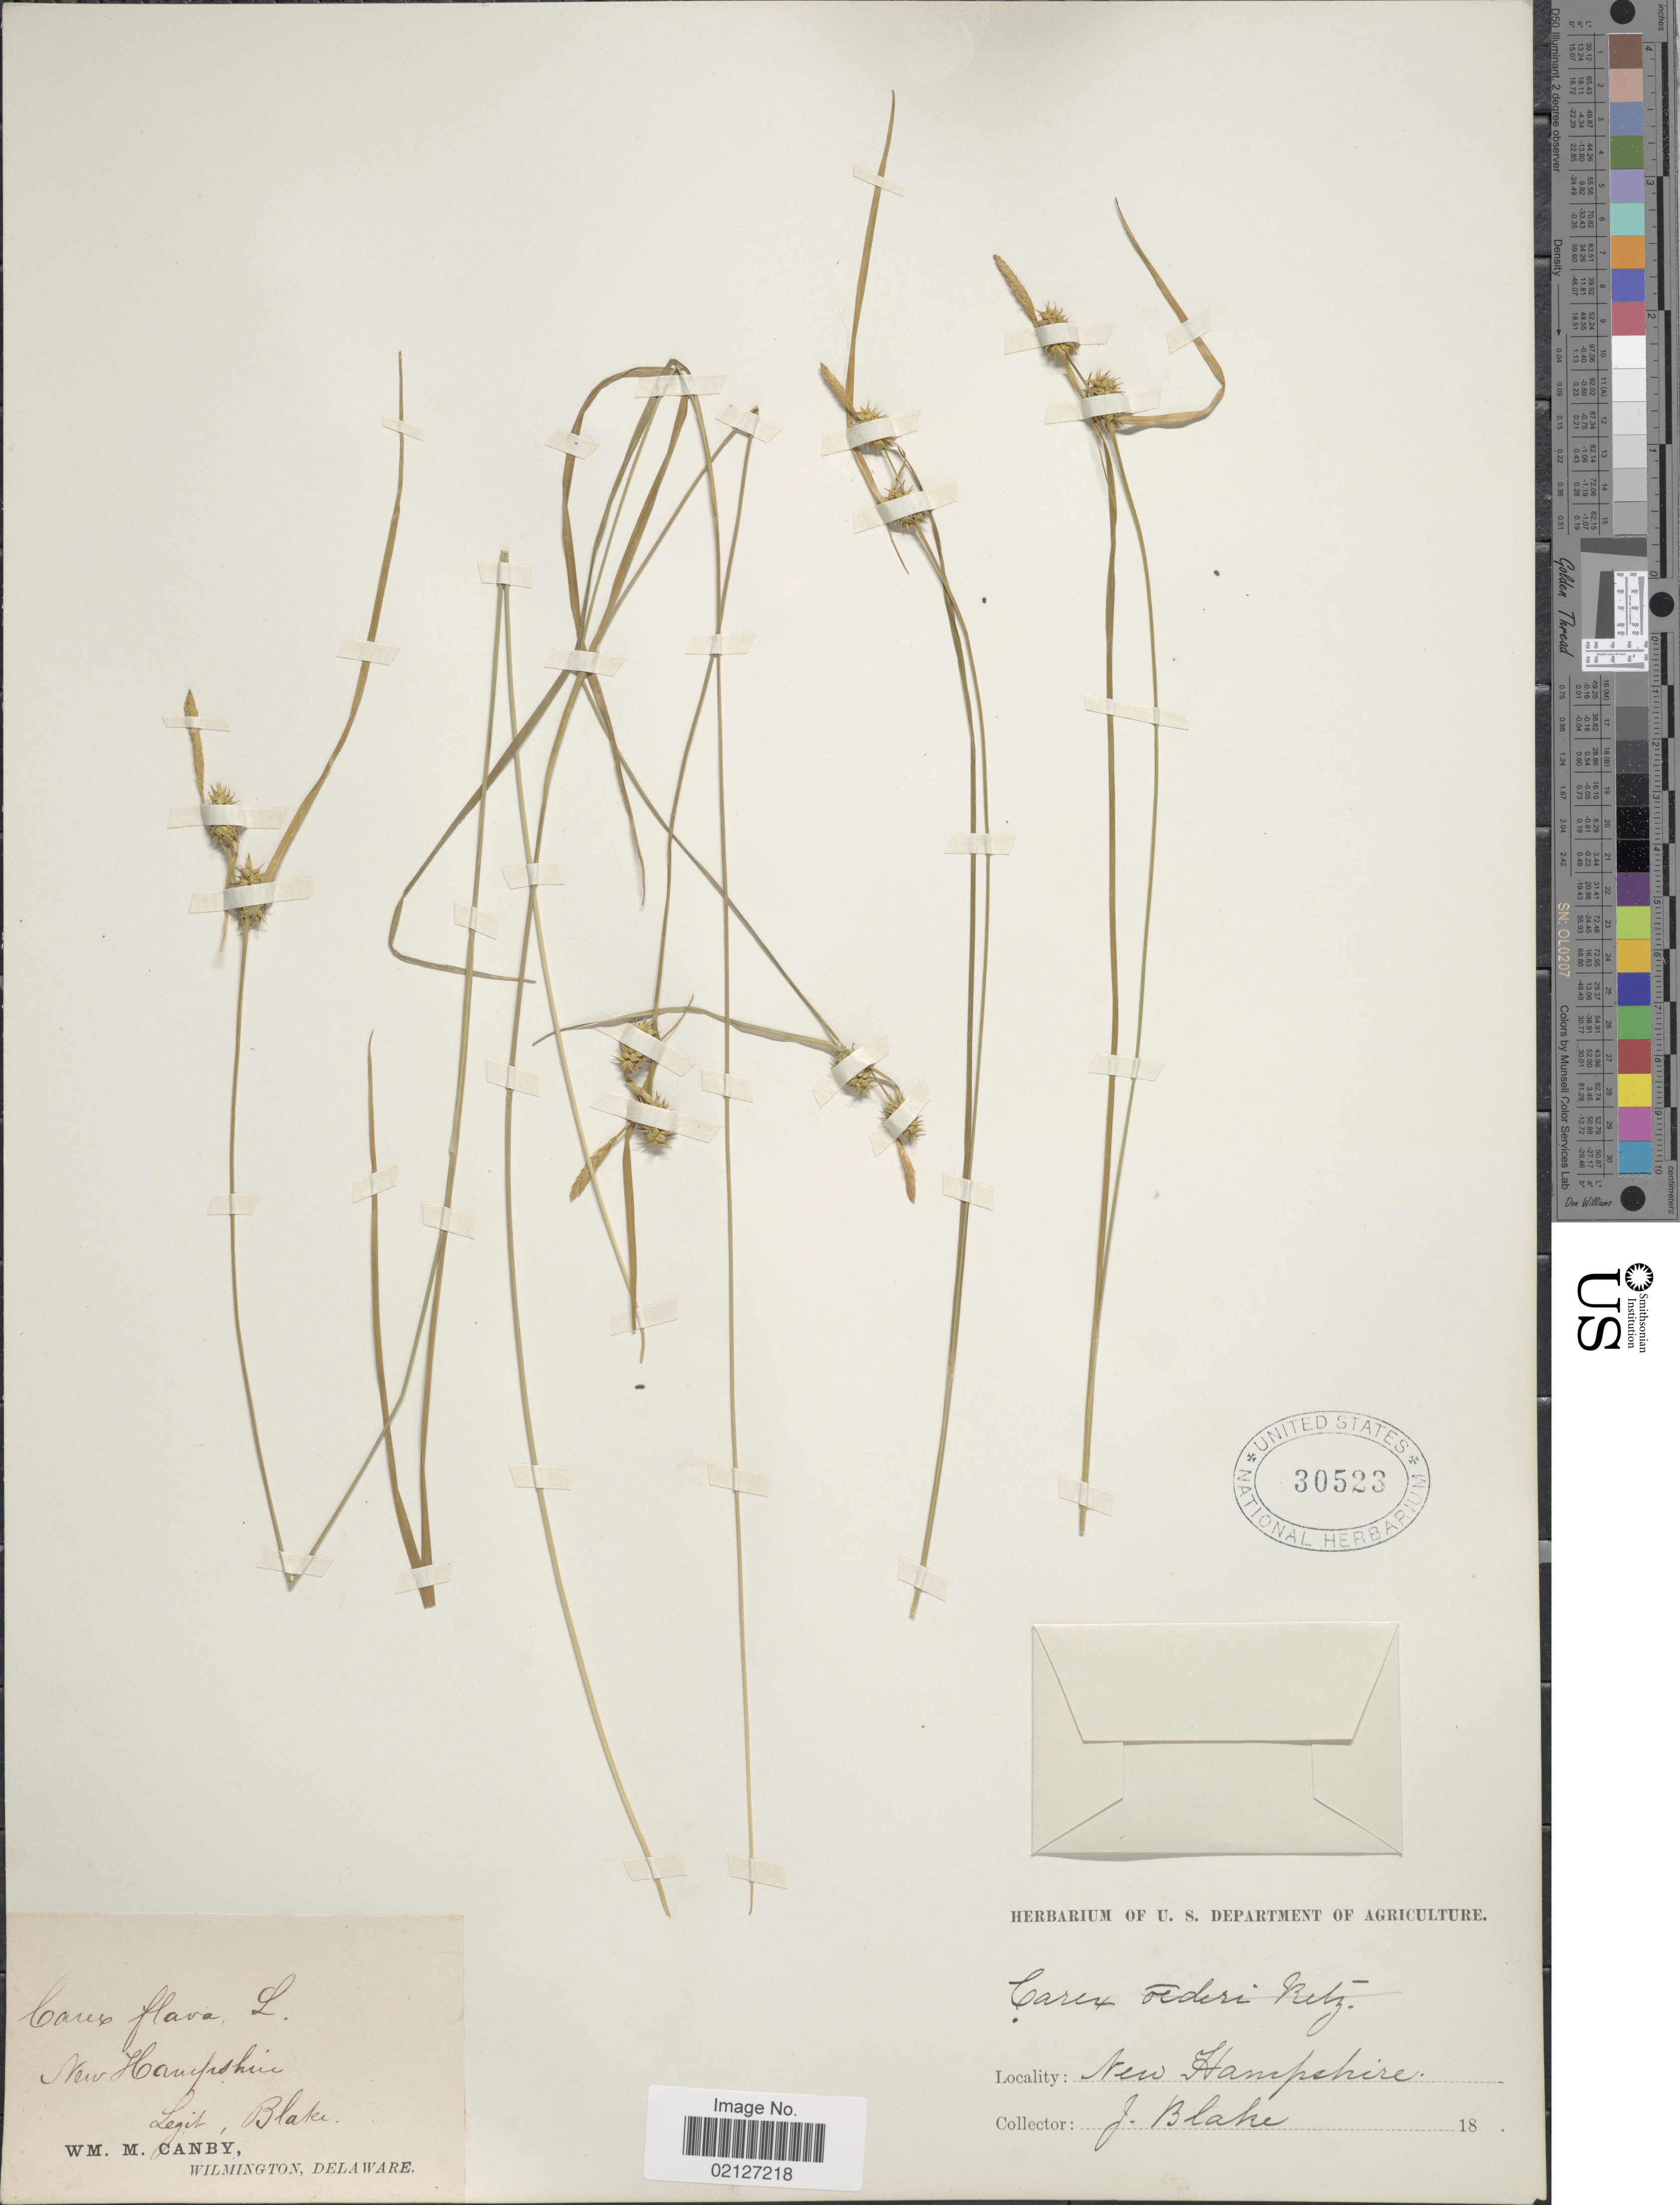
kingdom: Plantae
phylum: Tracheophyta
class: Liliopsida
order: Poales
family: Cyperaceae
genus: Carex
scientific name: Carex oederi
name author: Retz.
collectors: J. Blake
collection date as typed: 18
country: United States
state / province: New Hampshire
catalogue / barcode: US 30523